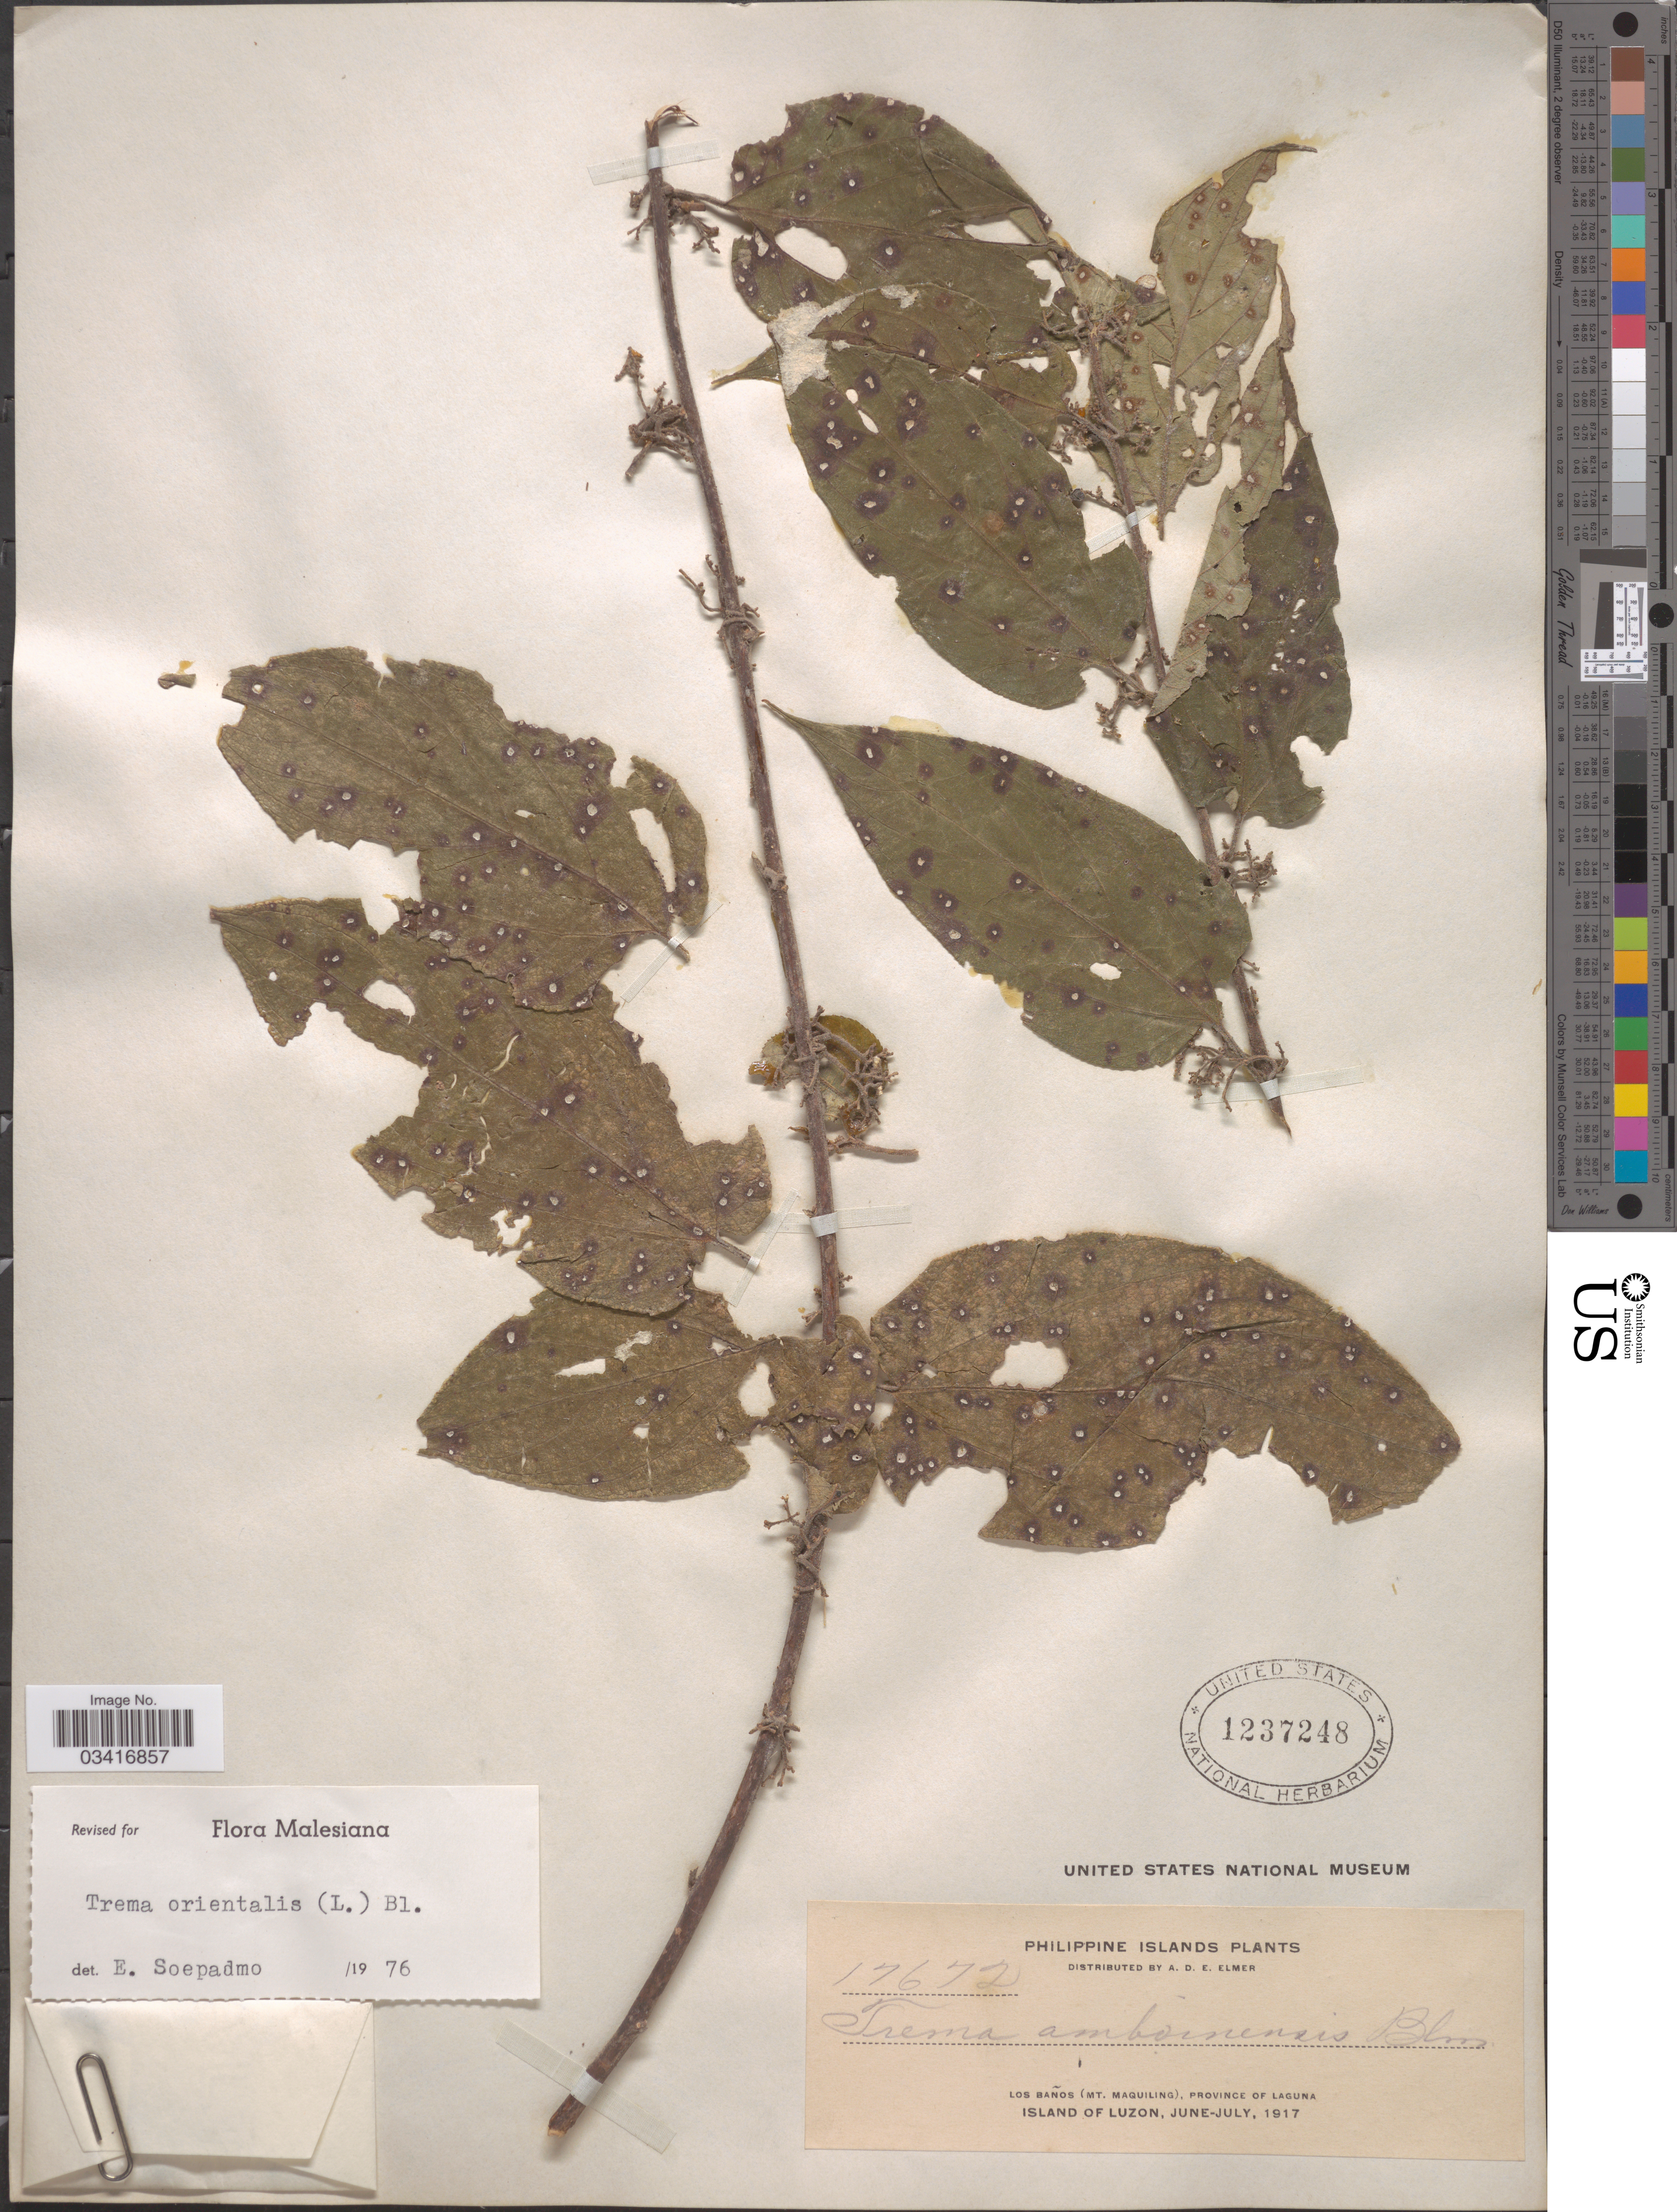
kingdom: Plantae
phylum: Tracheophyta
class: Magnoliopsida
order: Rosales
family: Cannabaceae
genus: Trema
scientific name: Trema orientale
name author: (L.) Blume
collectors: A. D. E. Elmer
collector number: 17672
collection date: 1917-06/1917-07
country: Philippines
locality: Los Baños (Mt. Maquiling), Province of Laguna. Island of Luzon.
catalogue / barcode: US 1237248